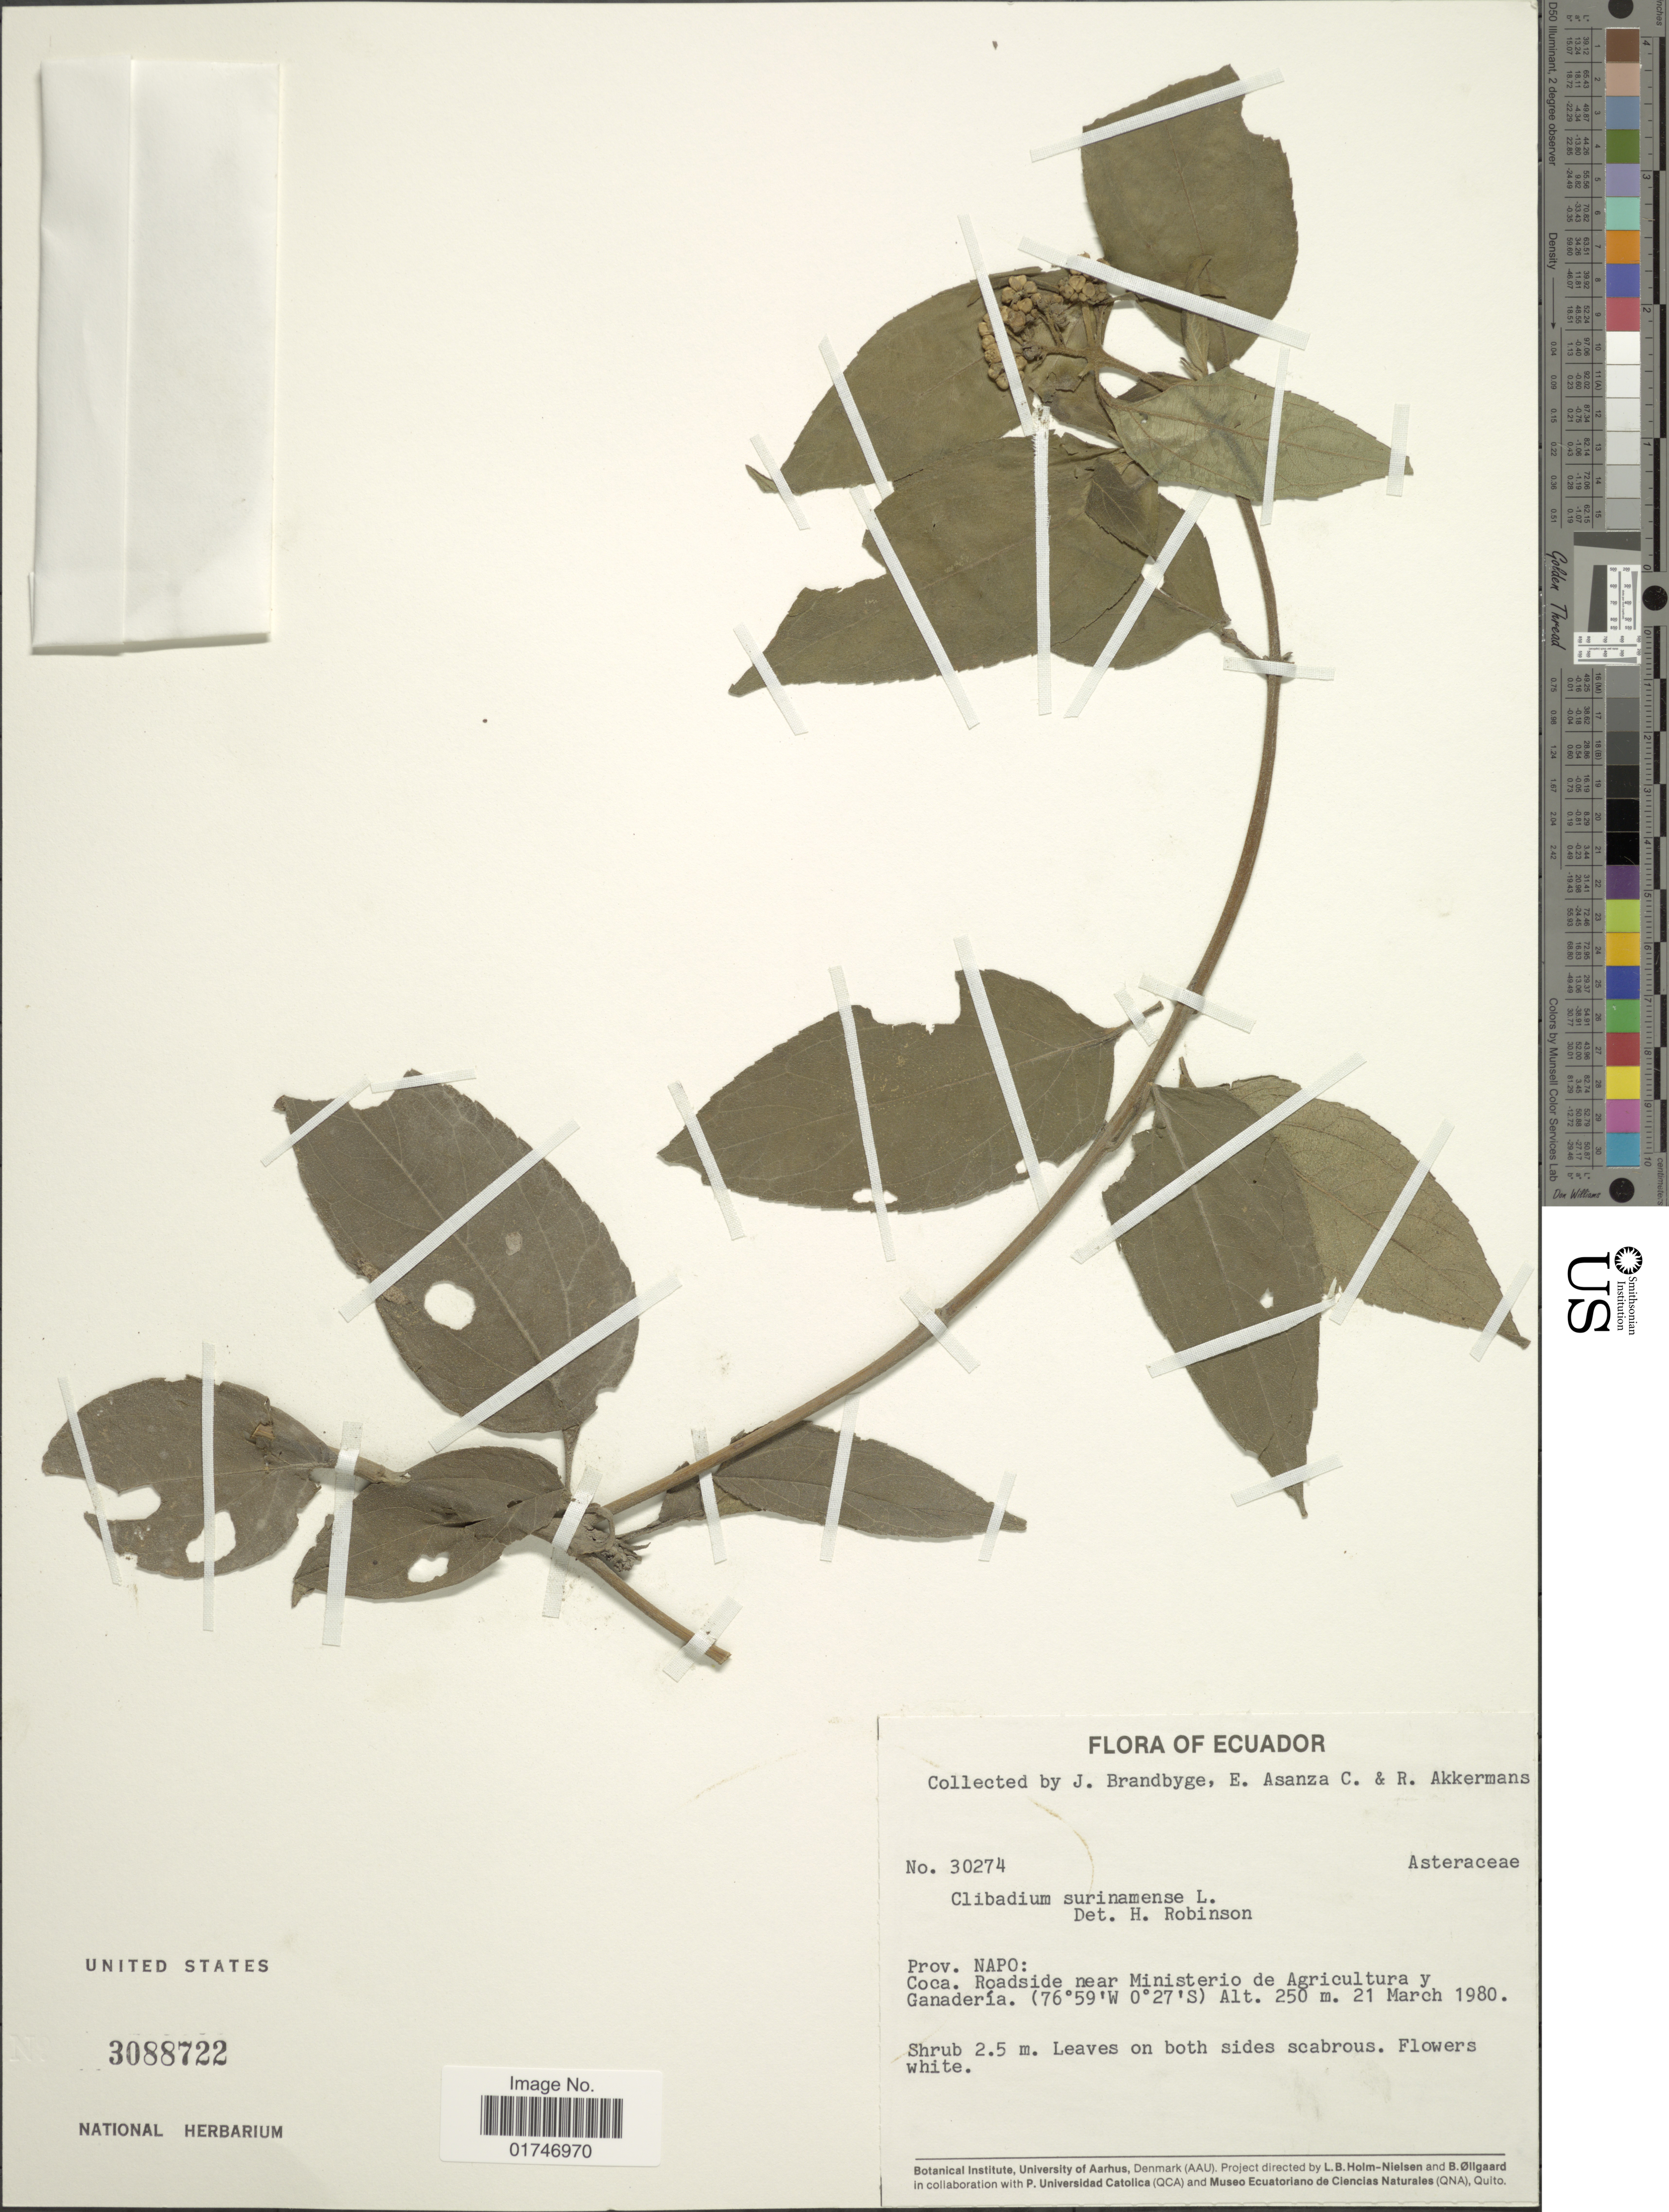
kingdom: Plantae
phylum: Tracheophyta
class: Magnoliopsida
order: Asterales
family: Asteraceae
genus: Clibadium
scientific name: Clibadium surinamense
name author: L.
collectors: J. Brandbyge, E. Asanza C. & R. W. A. P. Akkermans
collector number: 30274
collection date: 1980-03-21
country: Ecuador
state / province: Napo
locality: Prov. Napo: Coca. Roadside near Ministerio de Agricultura y Canaderia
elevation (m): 250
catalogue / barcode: US 3088722